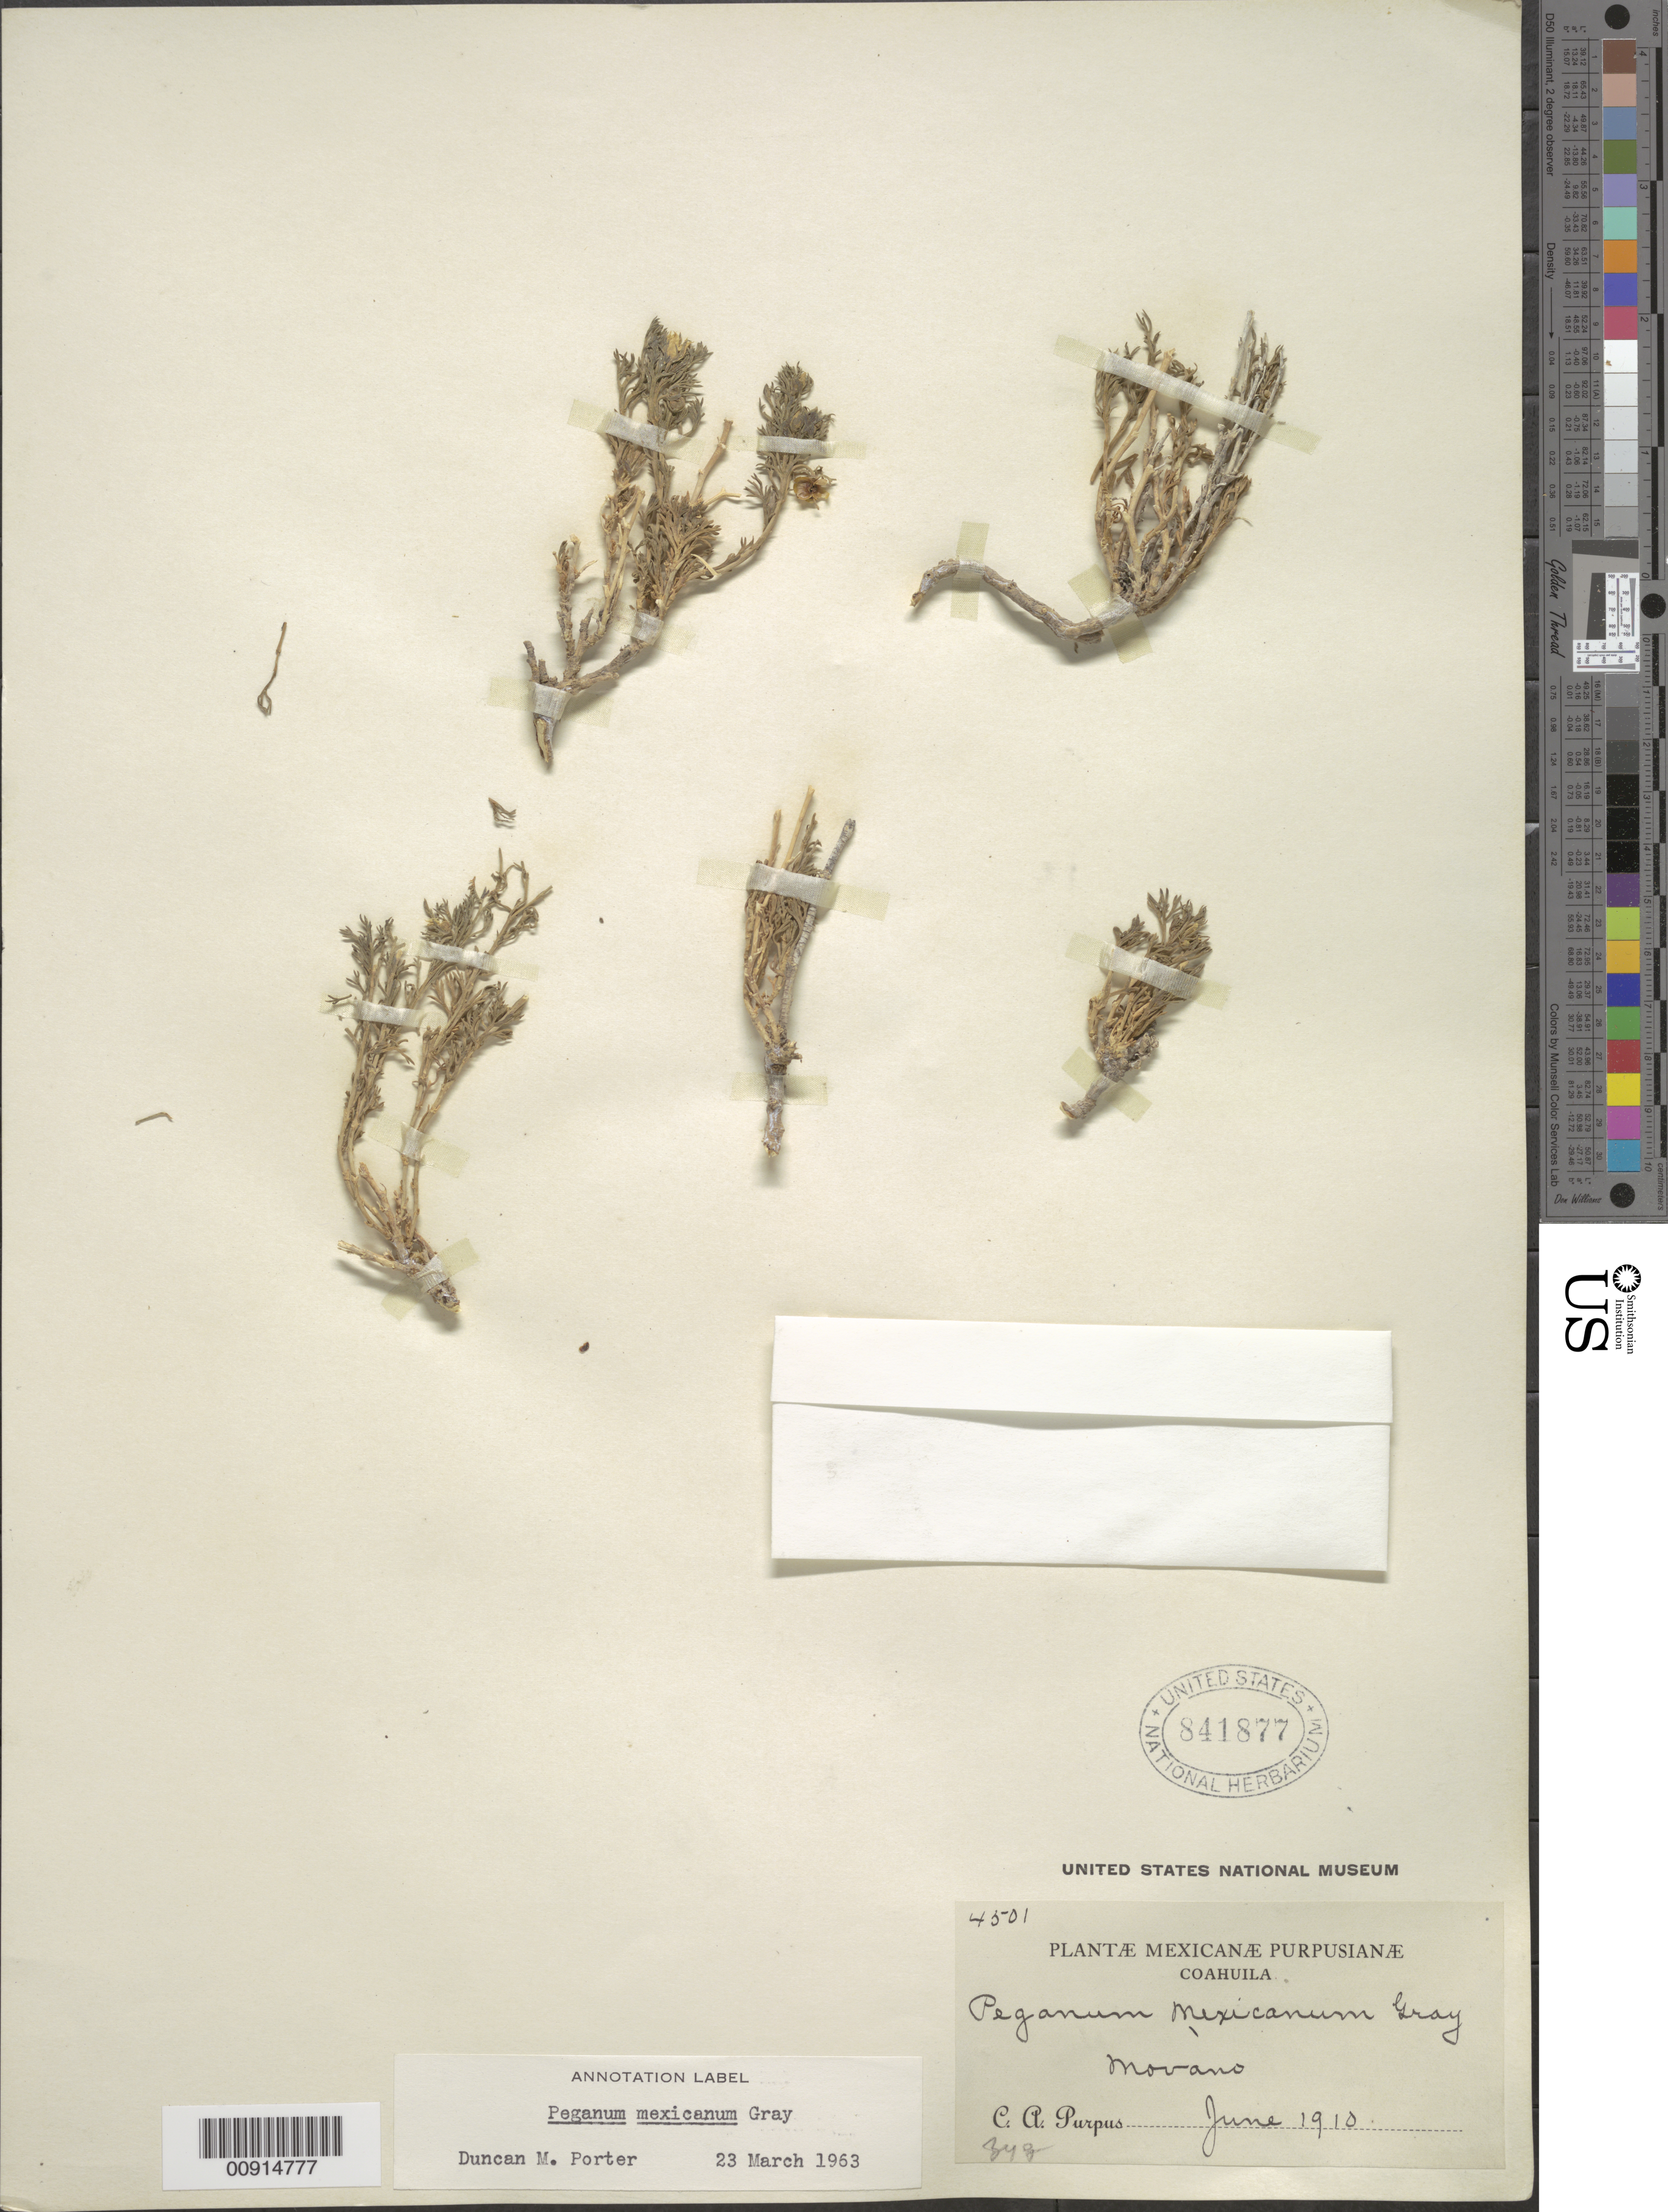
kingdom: Plantae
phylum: Tracheophyta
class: Magnoliopsida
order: Sapindales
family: Tetradiclidaceae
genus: Peganum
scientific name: Peganum mexicanum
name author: A. Gray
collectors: C. A. Purpus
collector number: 4501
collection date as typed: Jun 1910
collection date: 1910-06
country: Mexico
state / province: Coahuila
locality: Coahuila: Movano.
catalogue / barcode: US 841877